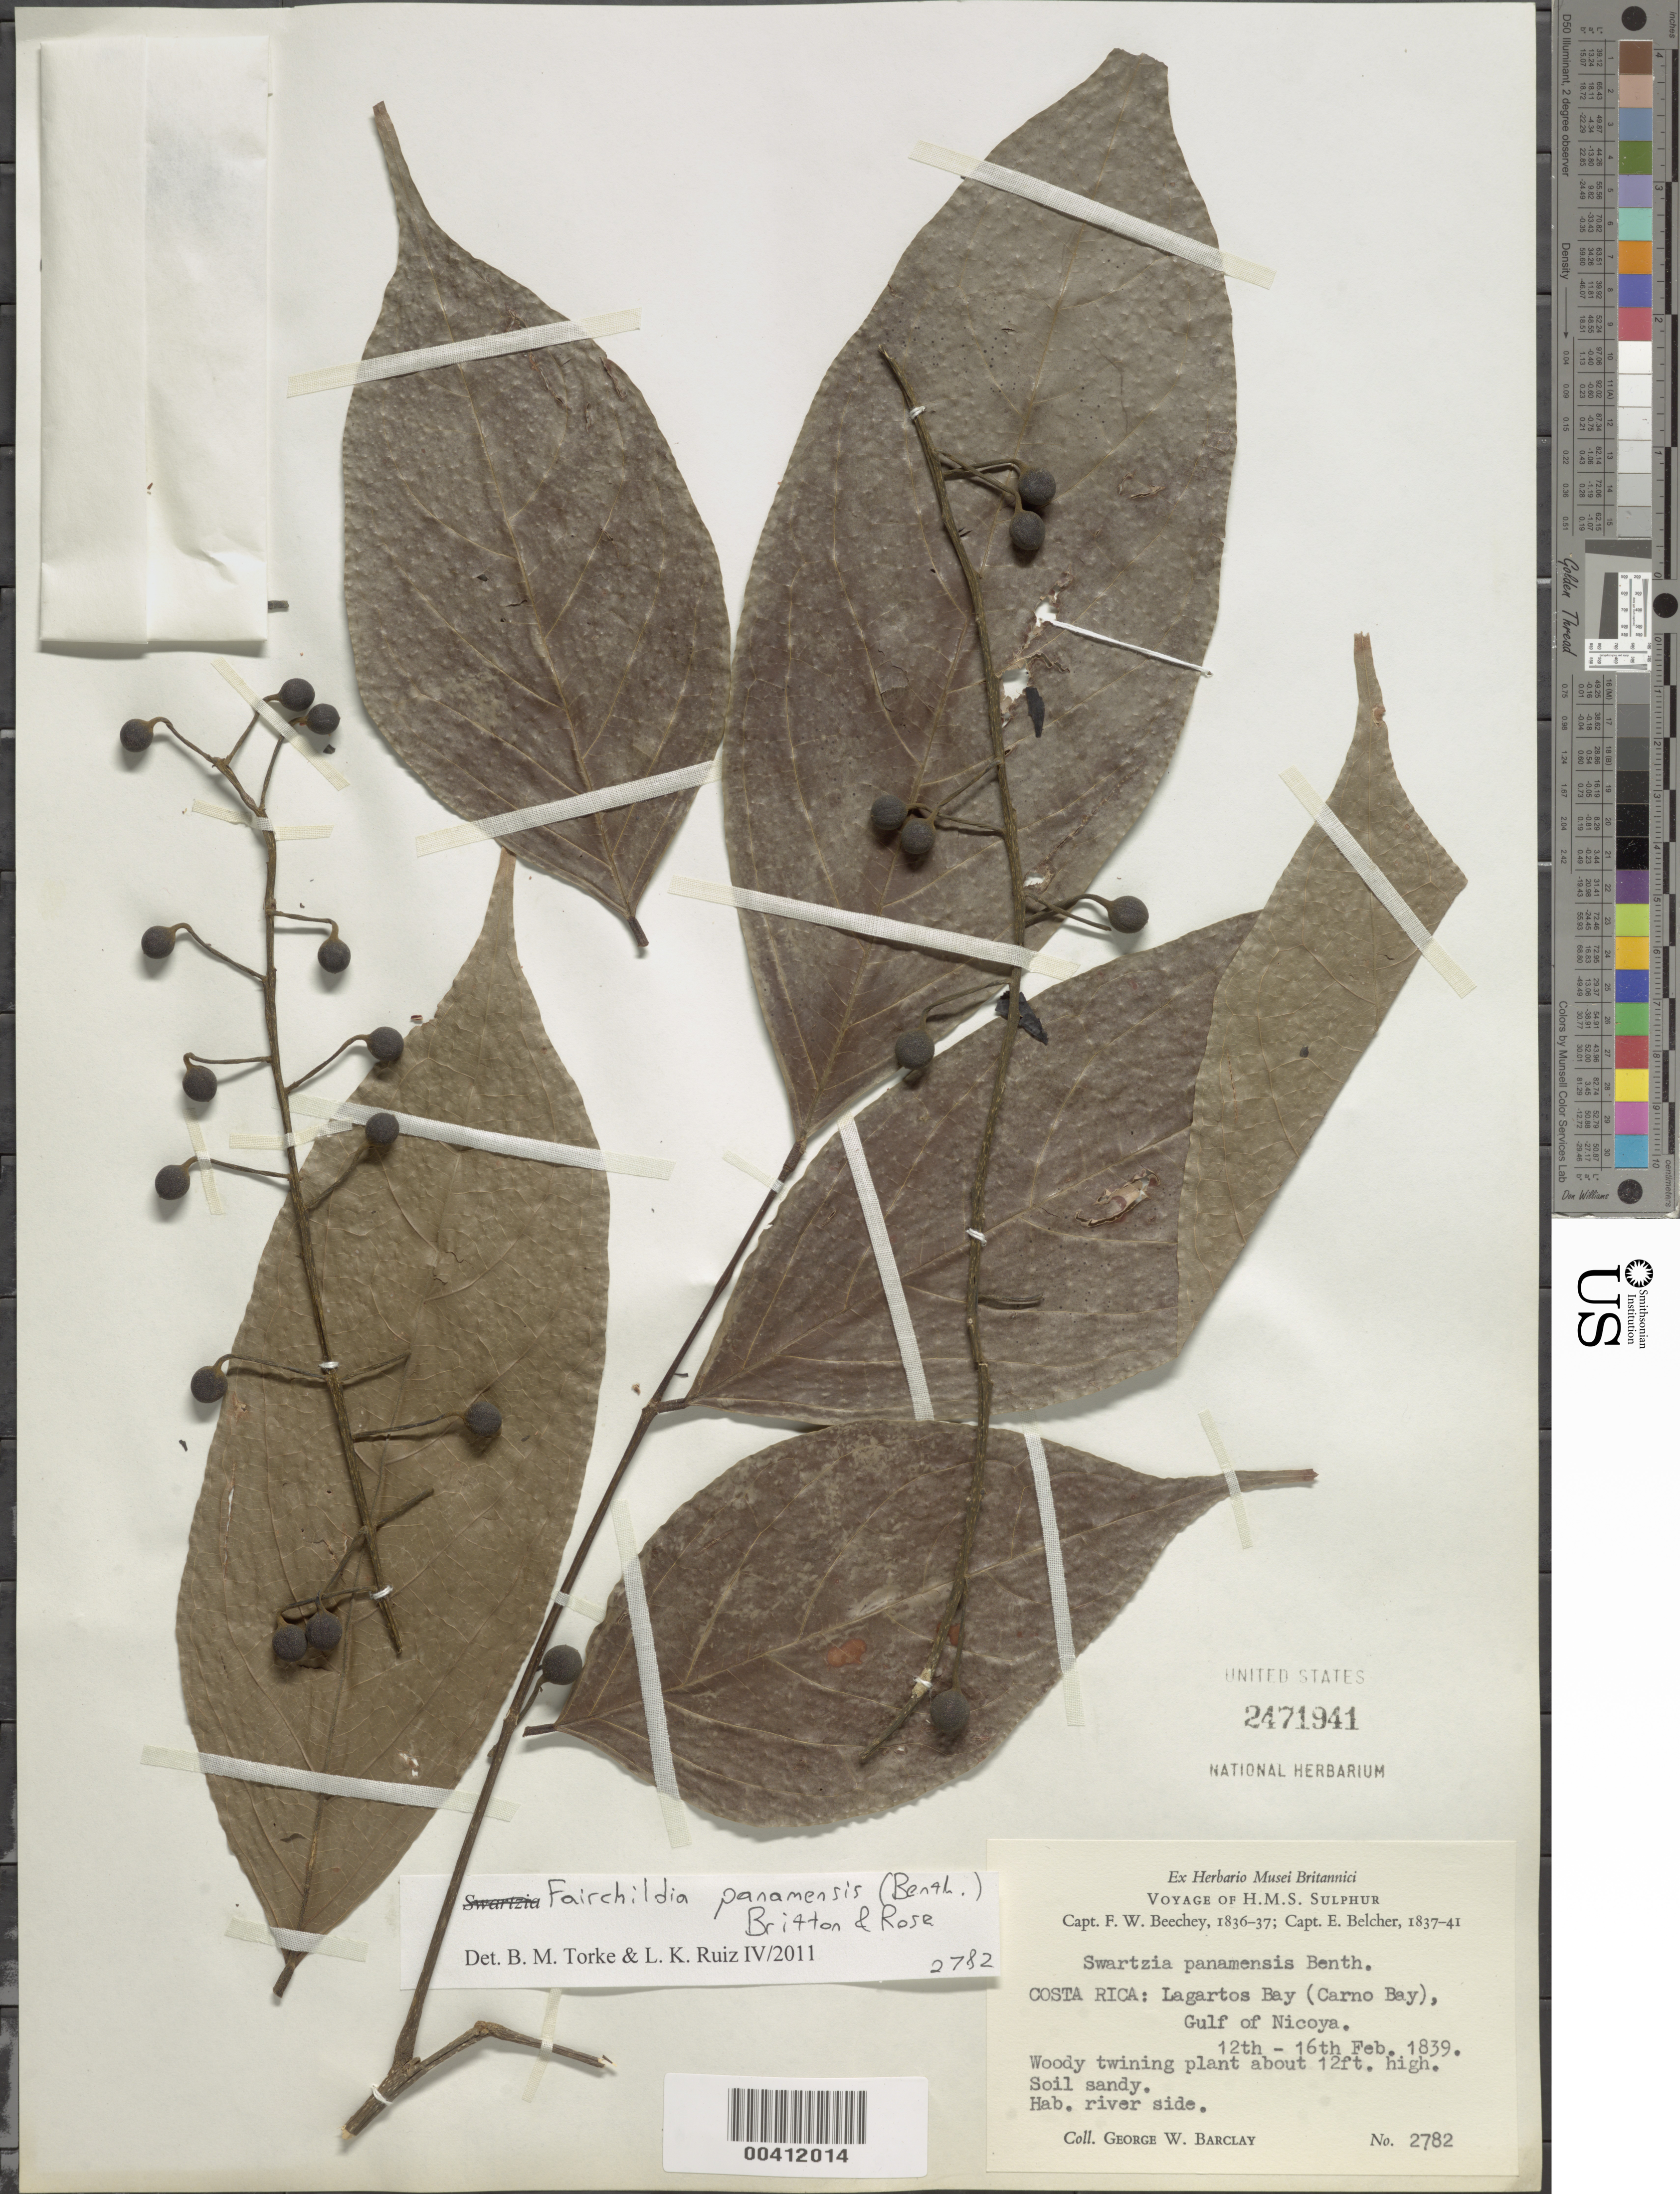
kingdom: Plantae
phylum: Tracheophyta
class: Magnoliopsida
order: Fabales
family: Fabaceae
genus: Fairchildia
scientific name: Fairchildia panamensis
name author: (Benth.) Britton & Rose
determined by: Torke, B. M.; Ruiz, L. K.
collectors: G. W. Barclay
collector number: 2782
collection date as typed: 12 Feb 1839 to 16 Feb 1839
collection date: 1839-02-12/1839-02-16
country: Costa Rica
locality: Lagartos Bay (Carno Bay), Gulf of Nicoya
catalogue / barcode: US 2471941